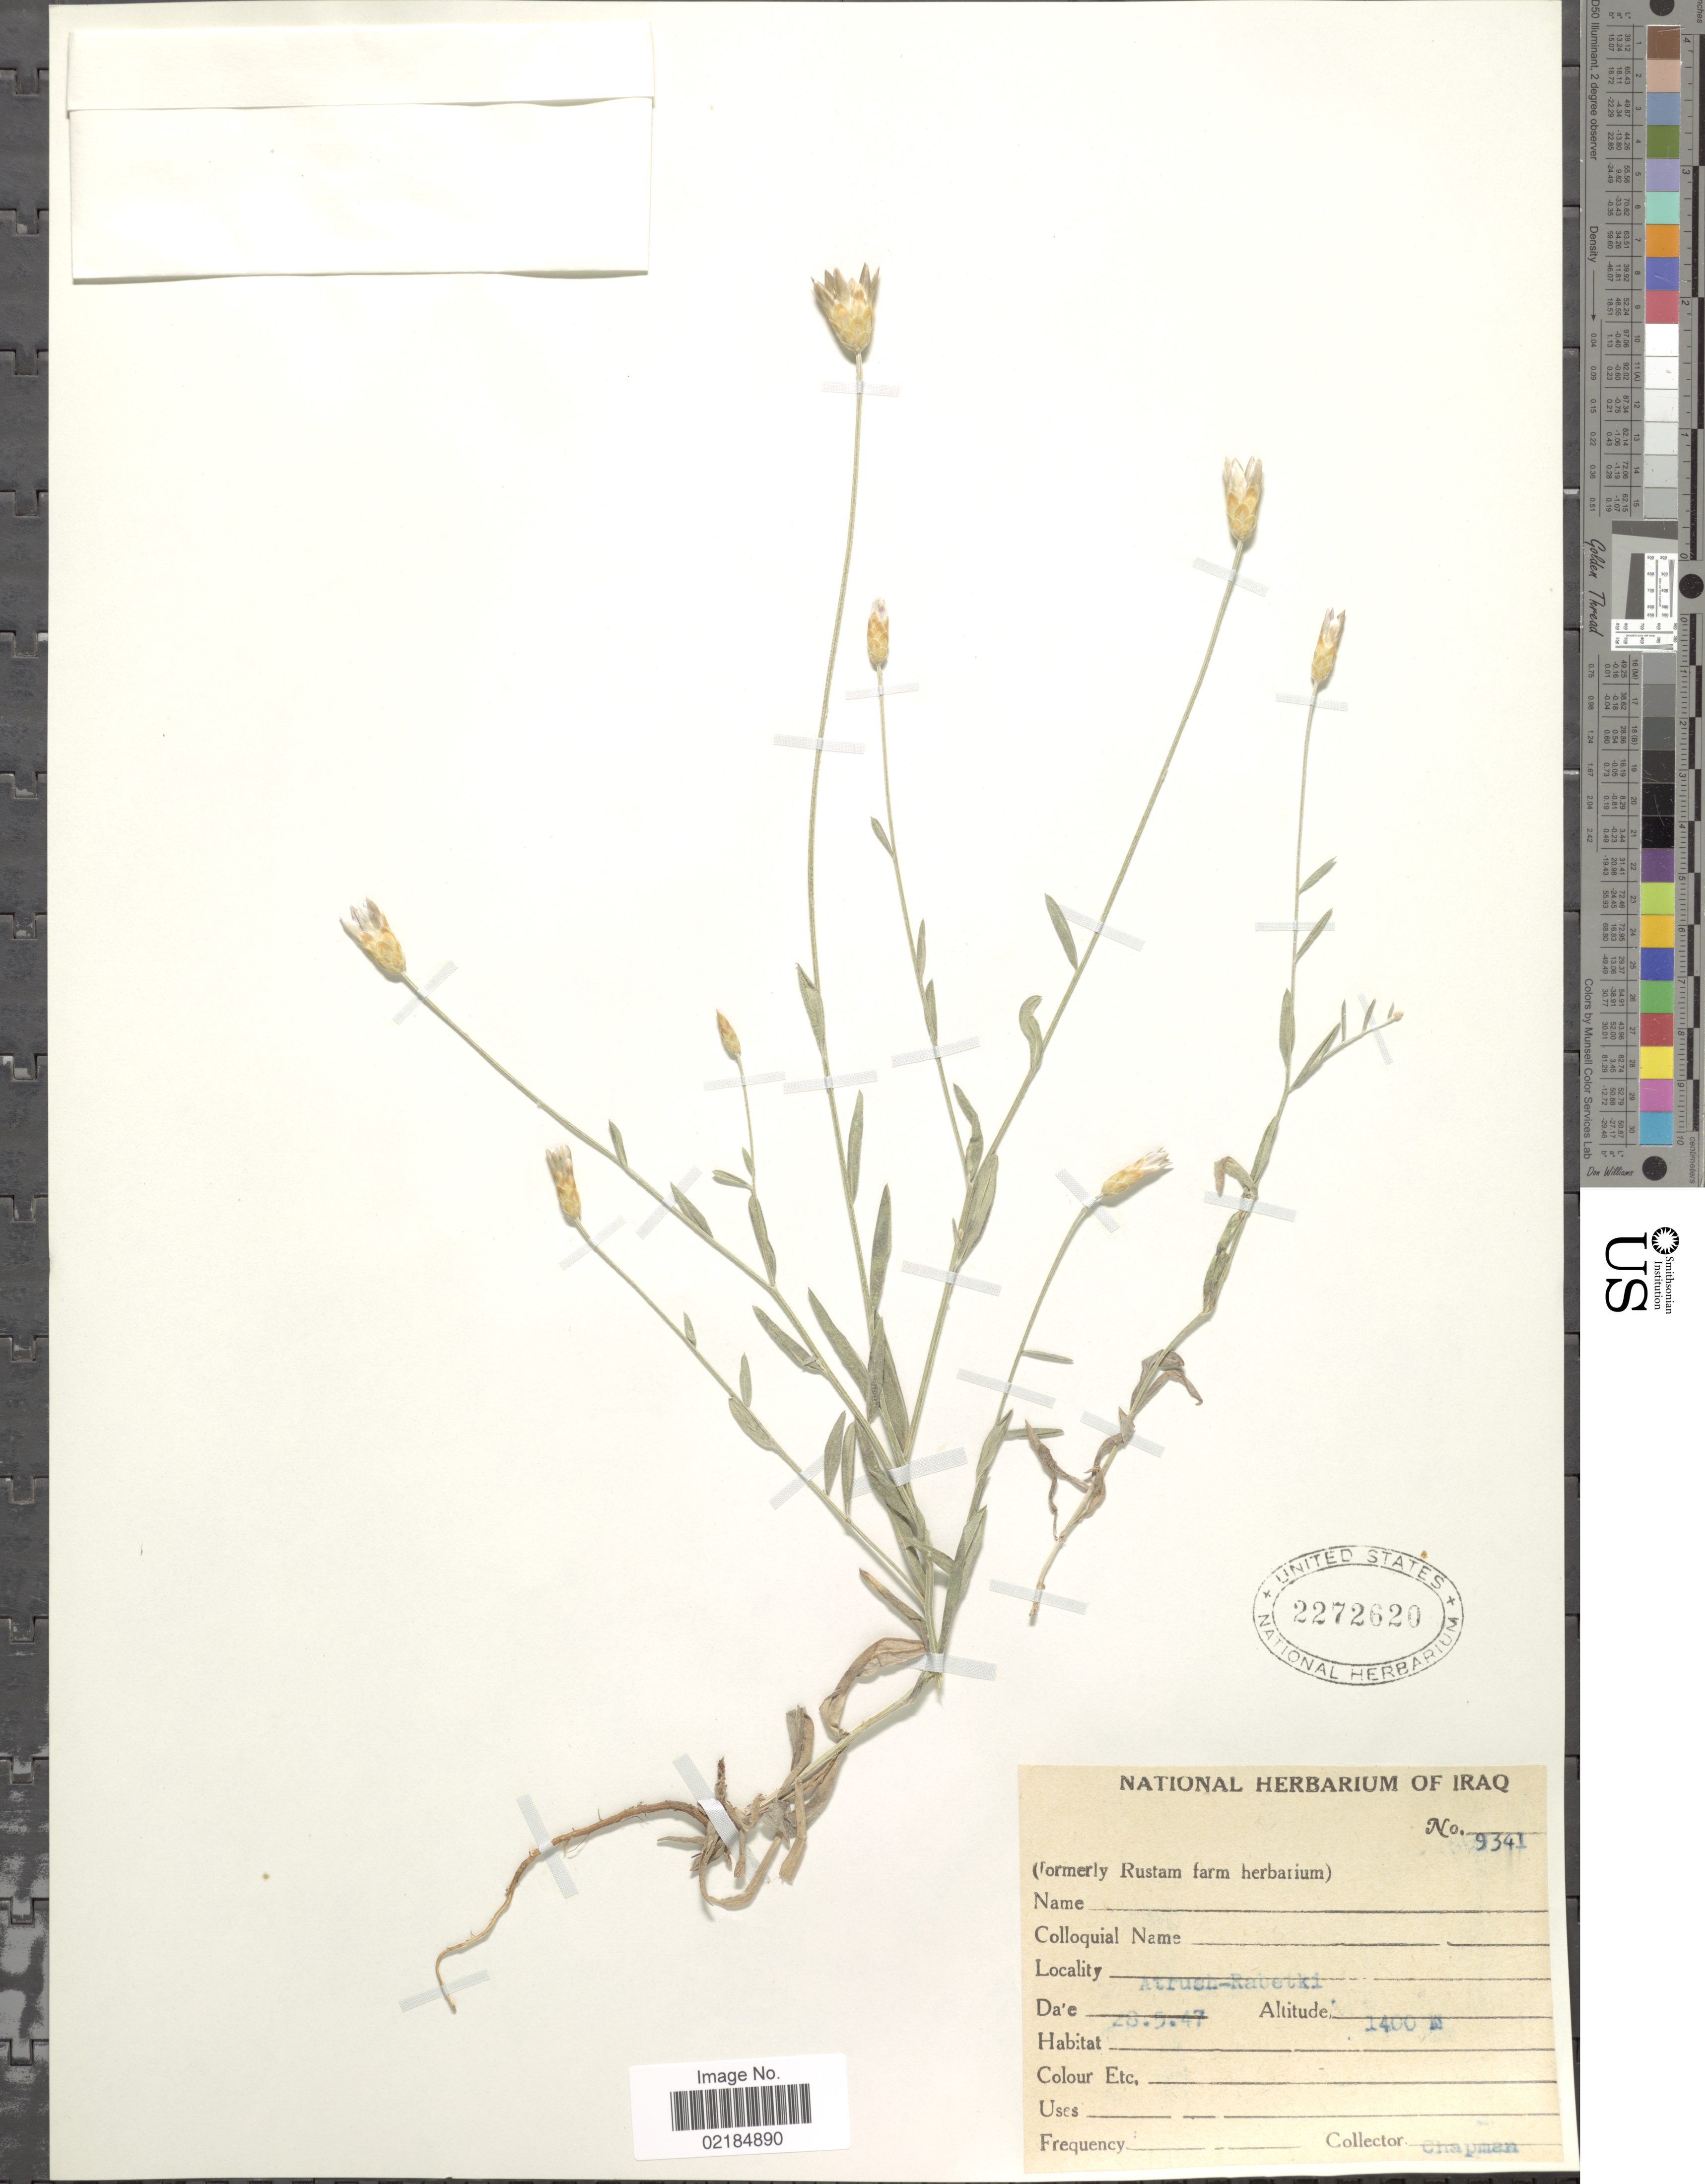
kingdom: Plantae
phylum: Tracheophyta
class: Magnoliopsida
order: Asterales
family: Asteraceae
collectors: A. Chapman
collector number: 9341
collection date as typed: Transcribed d/m/y: 28/5/47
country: Iraq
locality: Atrush-Rabetki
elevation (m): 1400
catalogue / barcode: US 2272620